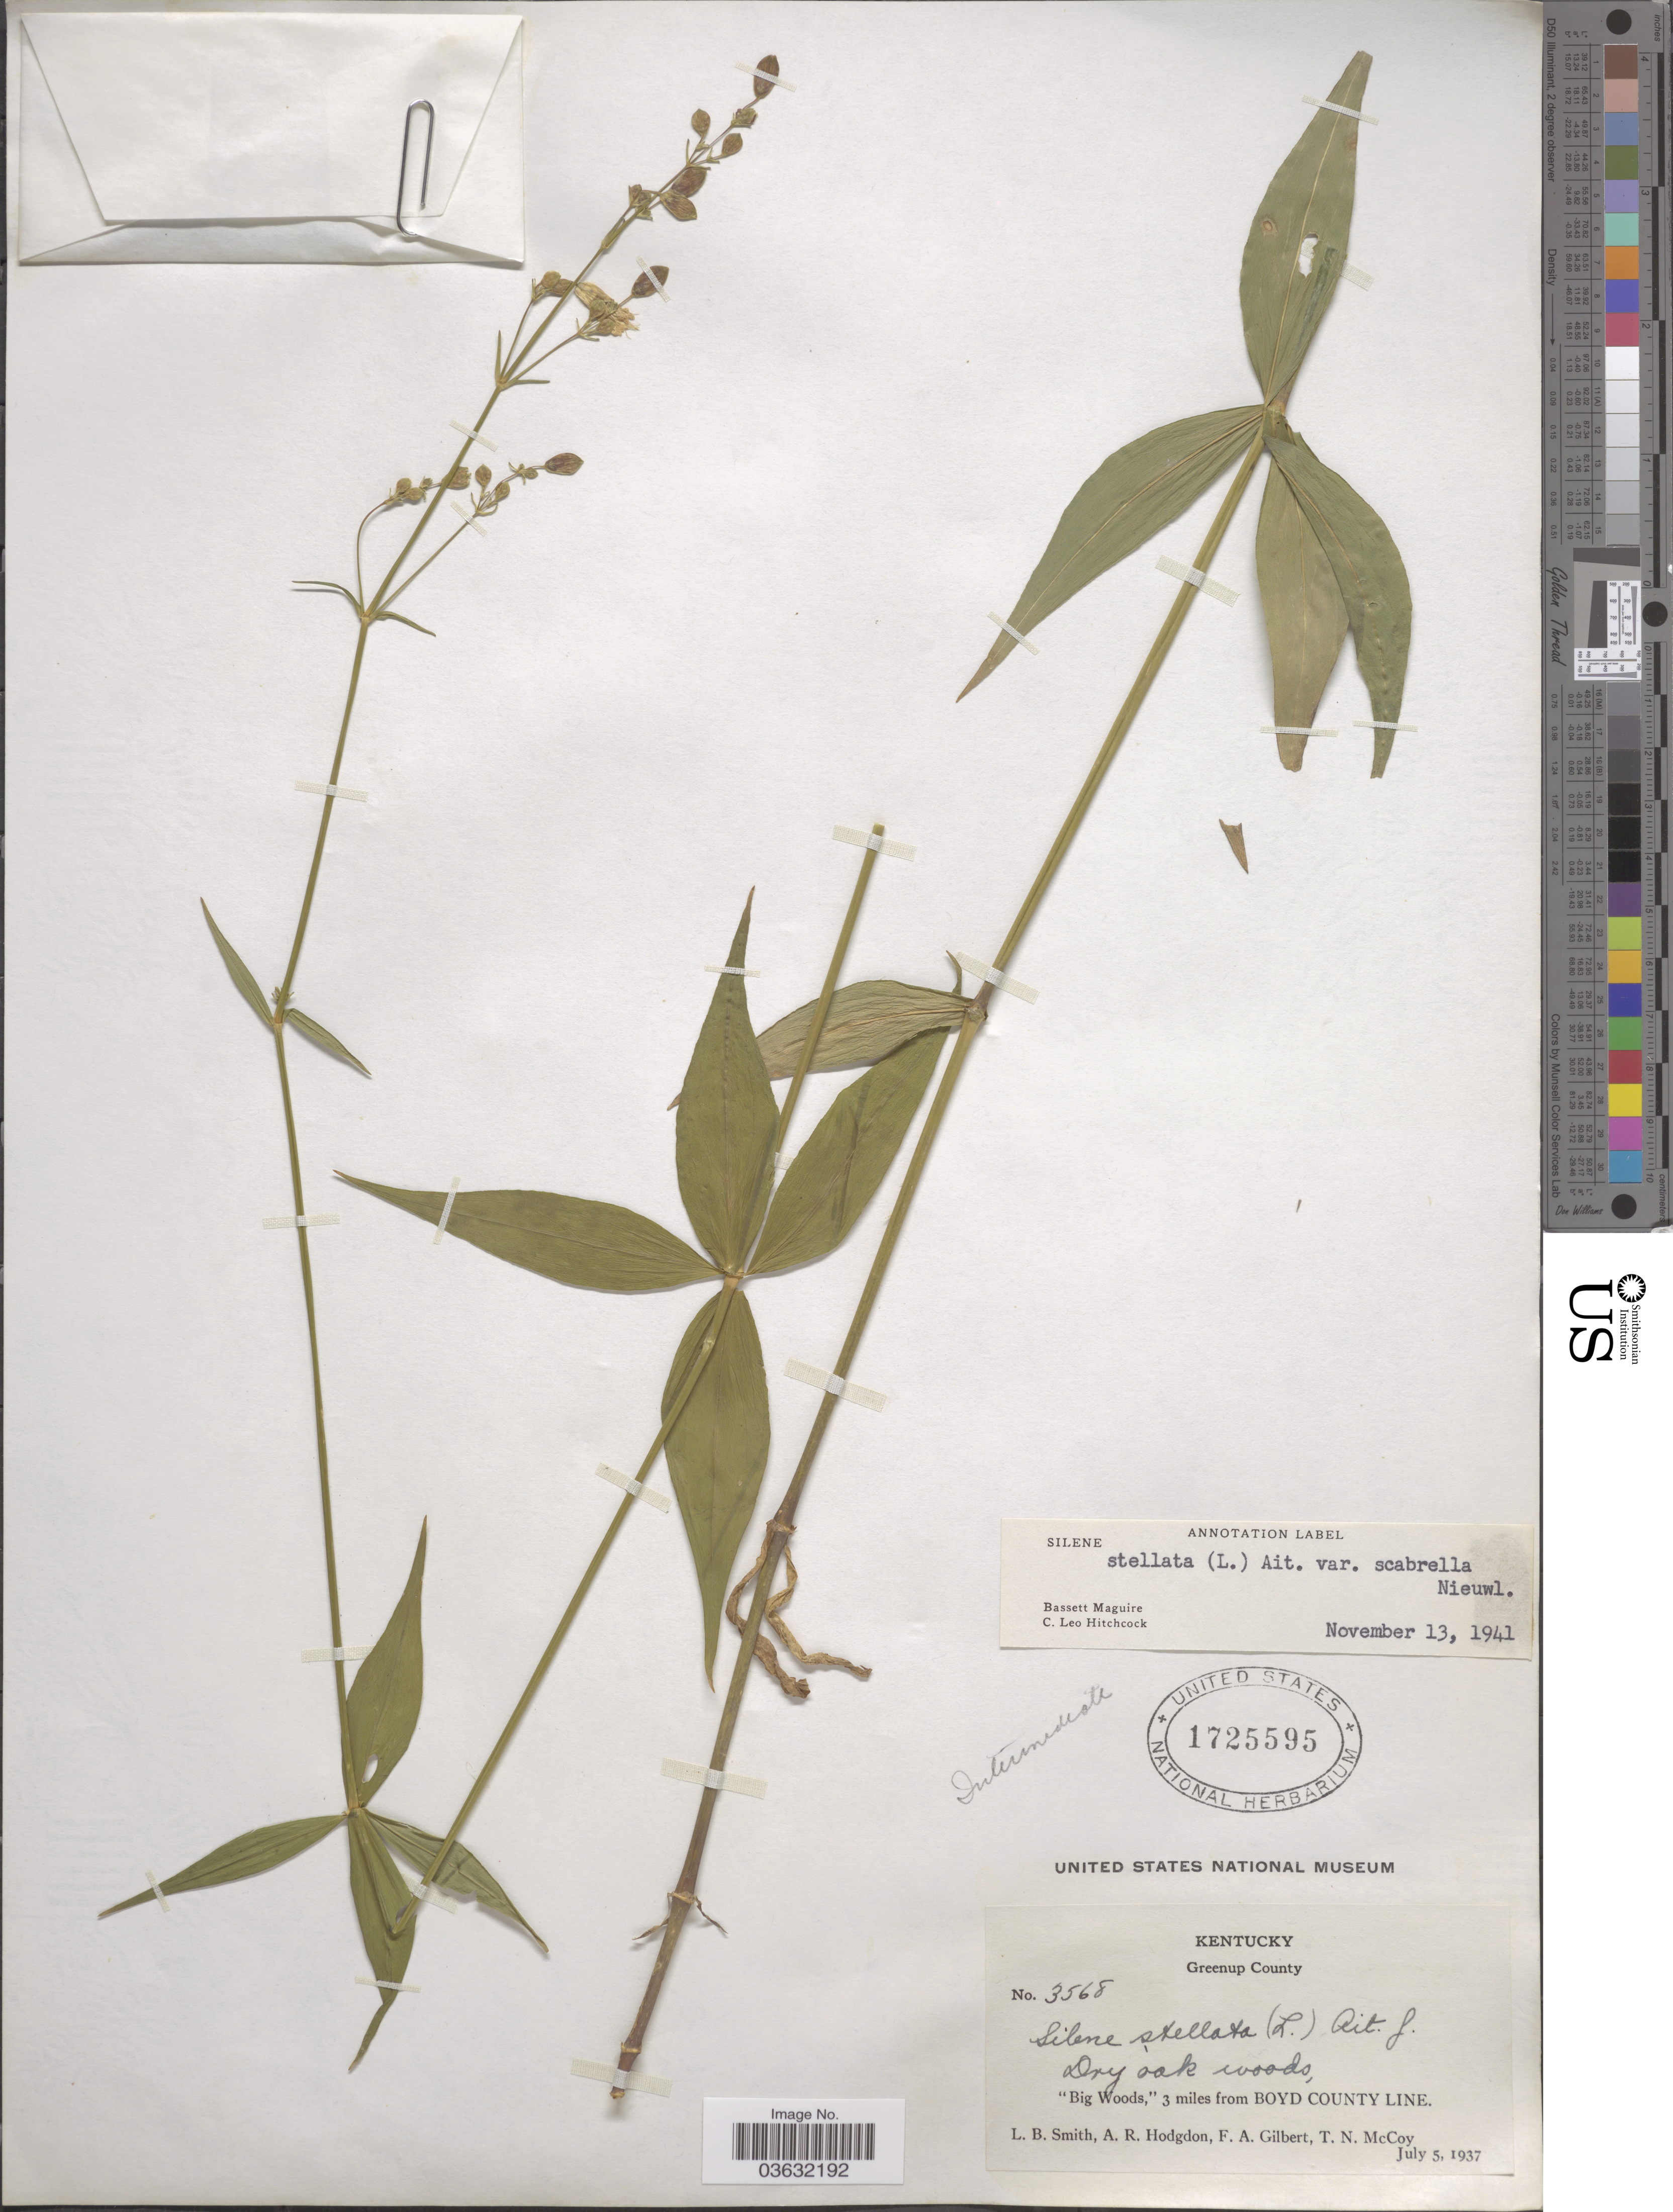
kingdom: Plantae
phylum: Tracheophyta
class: Magnoliopsida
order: Caryophyllales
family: Caryophyllaceae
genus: Silene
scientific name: Silene stellata var. scabrella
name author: (Nieuwl.) E.J. Palmer & Steyerm.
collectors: L. Smith, A. R. Hodgdon, F. A. Gilbert & T. N. McCoy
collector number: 3568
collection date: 1937-07-05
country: United States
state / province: Kentucky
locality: Greenup County. "Big Woods," 3 miles from Boyd County Line.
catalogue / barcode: US 1725595